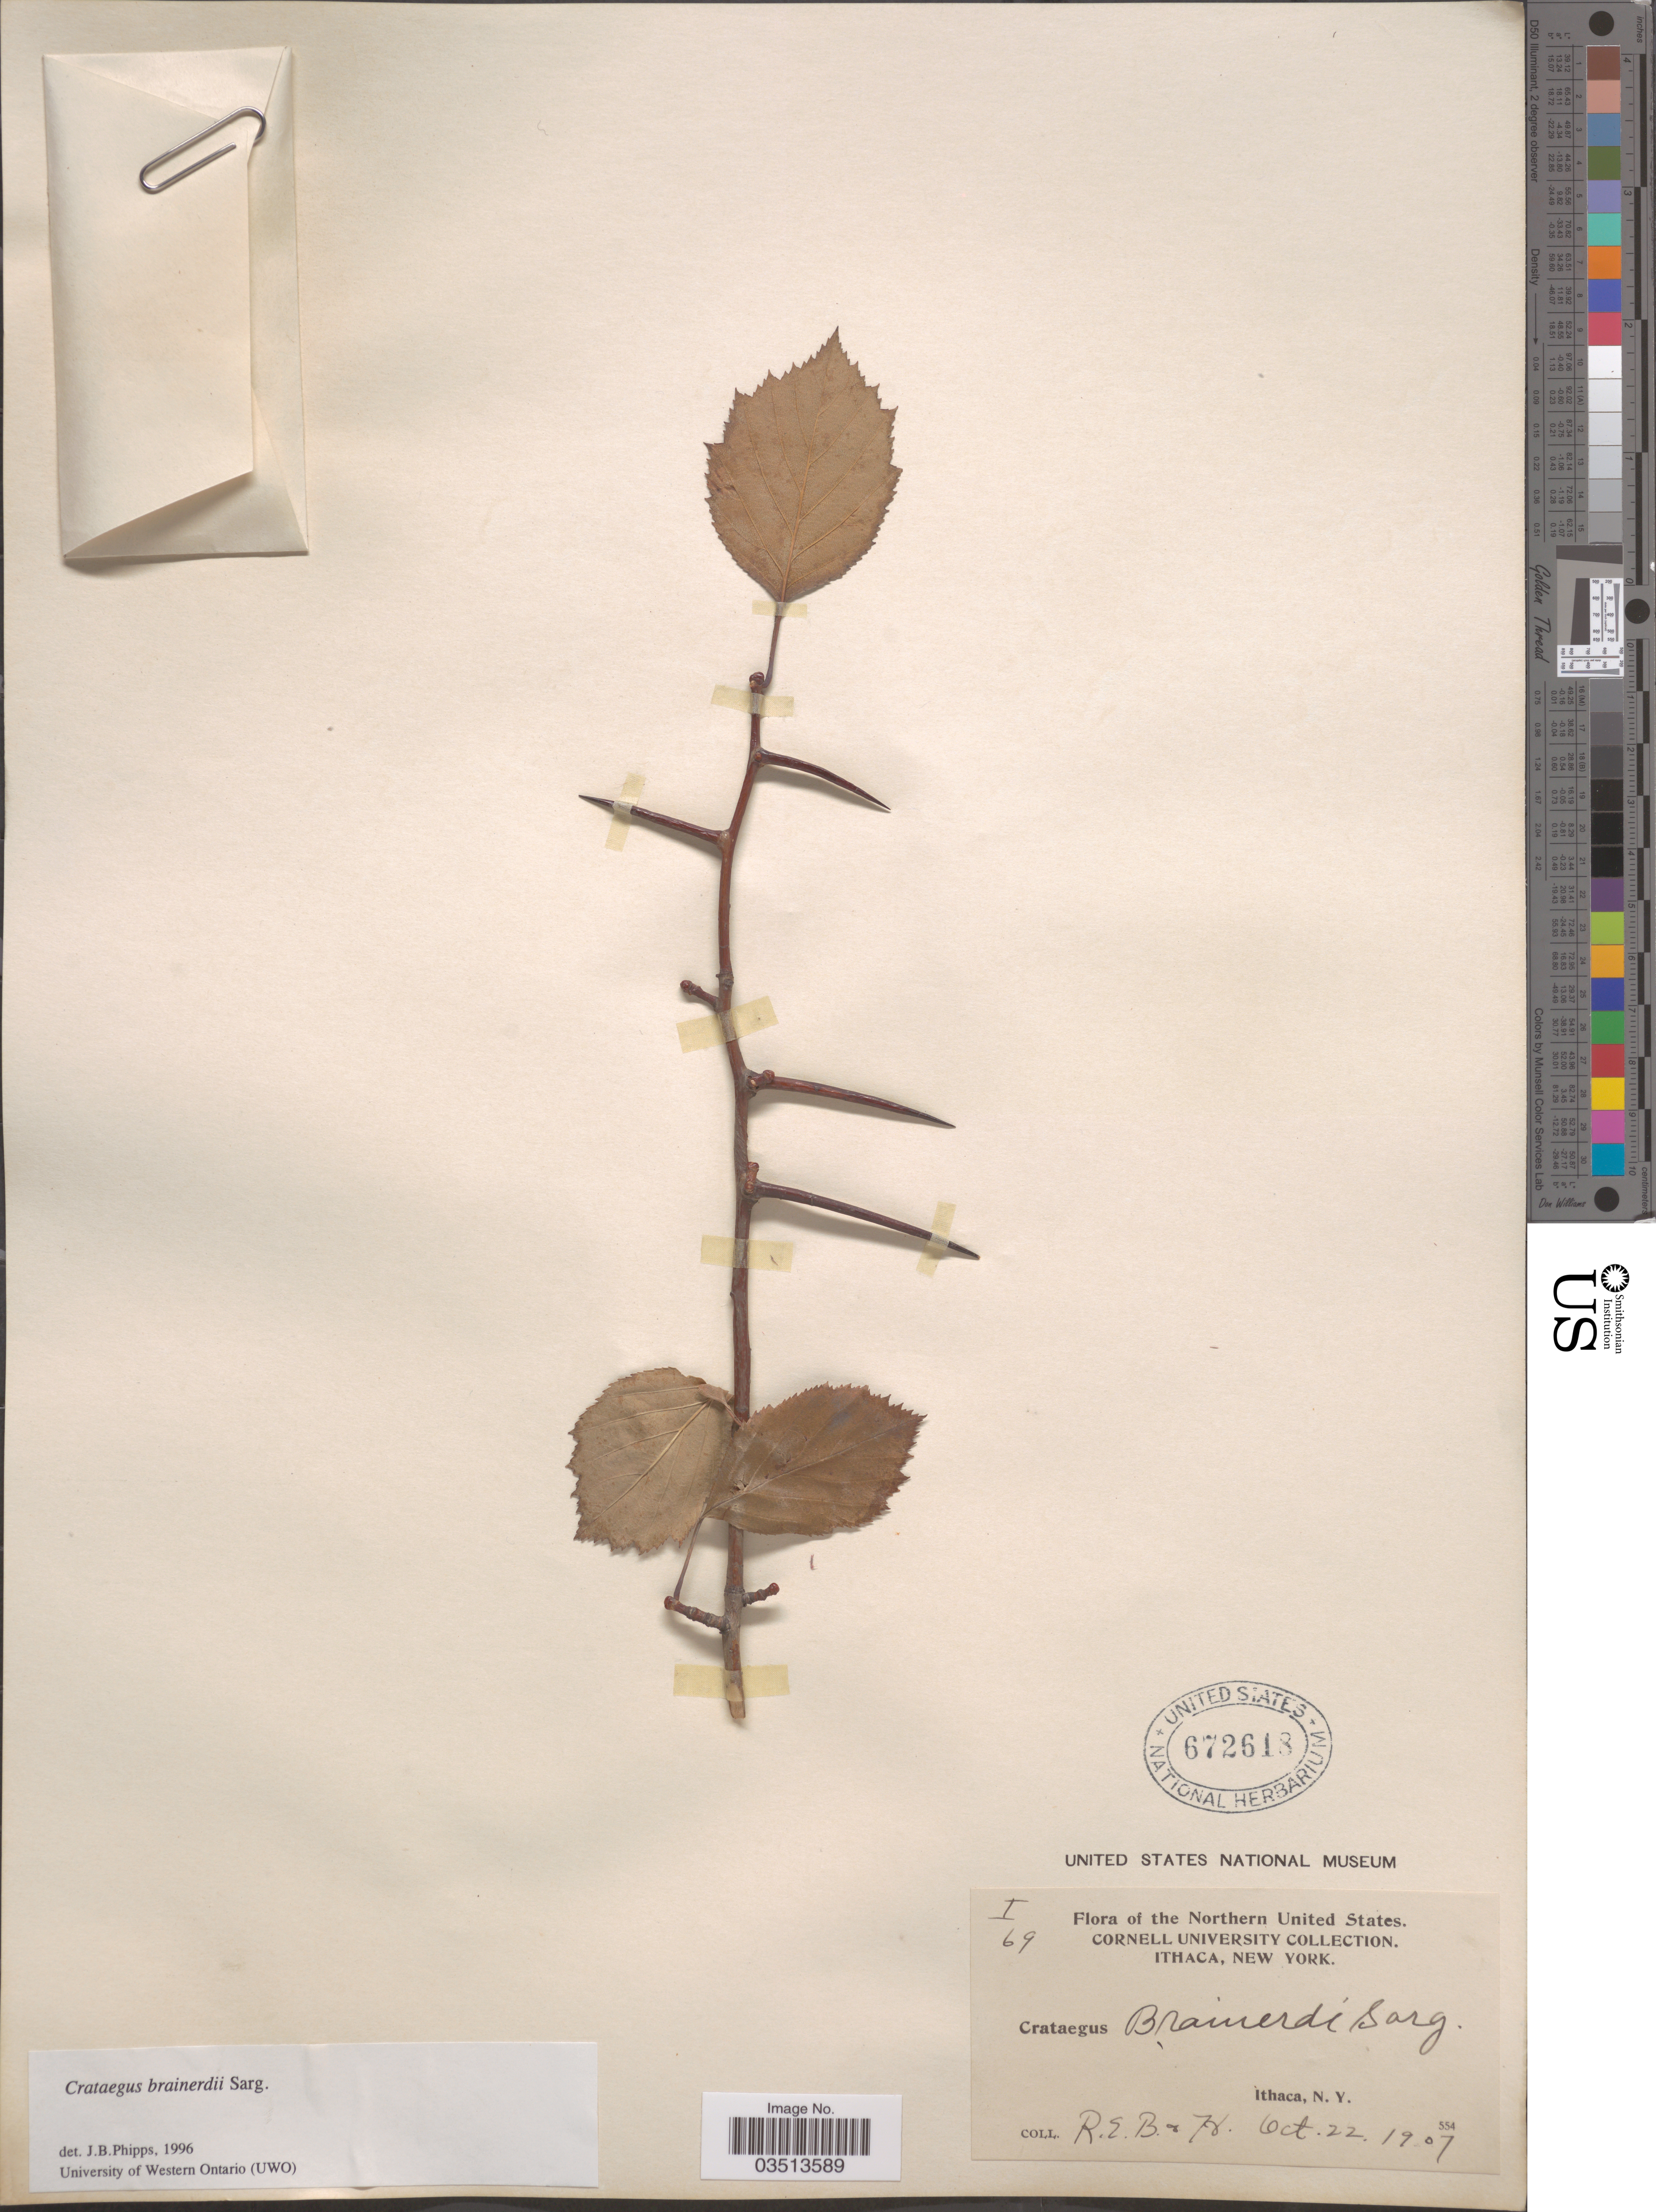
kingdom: Plantae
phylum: Tracheophyta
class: Magnoliopsida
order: Rosales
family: Rosaceae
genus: Crataegus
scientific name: Crataegus brainerdii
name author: Sarg.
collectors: R.E.B. & H.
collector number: I69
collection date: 1907-10-22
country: United States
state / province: New York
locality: Northern United States. Ithaca.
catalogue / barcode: US 672618